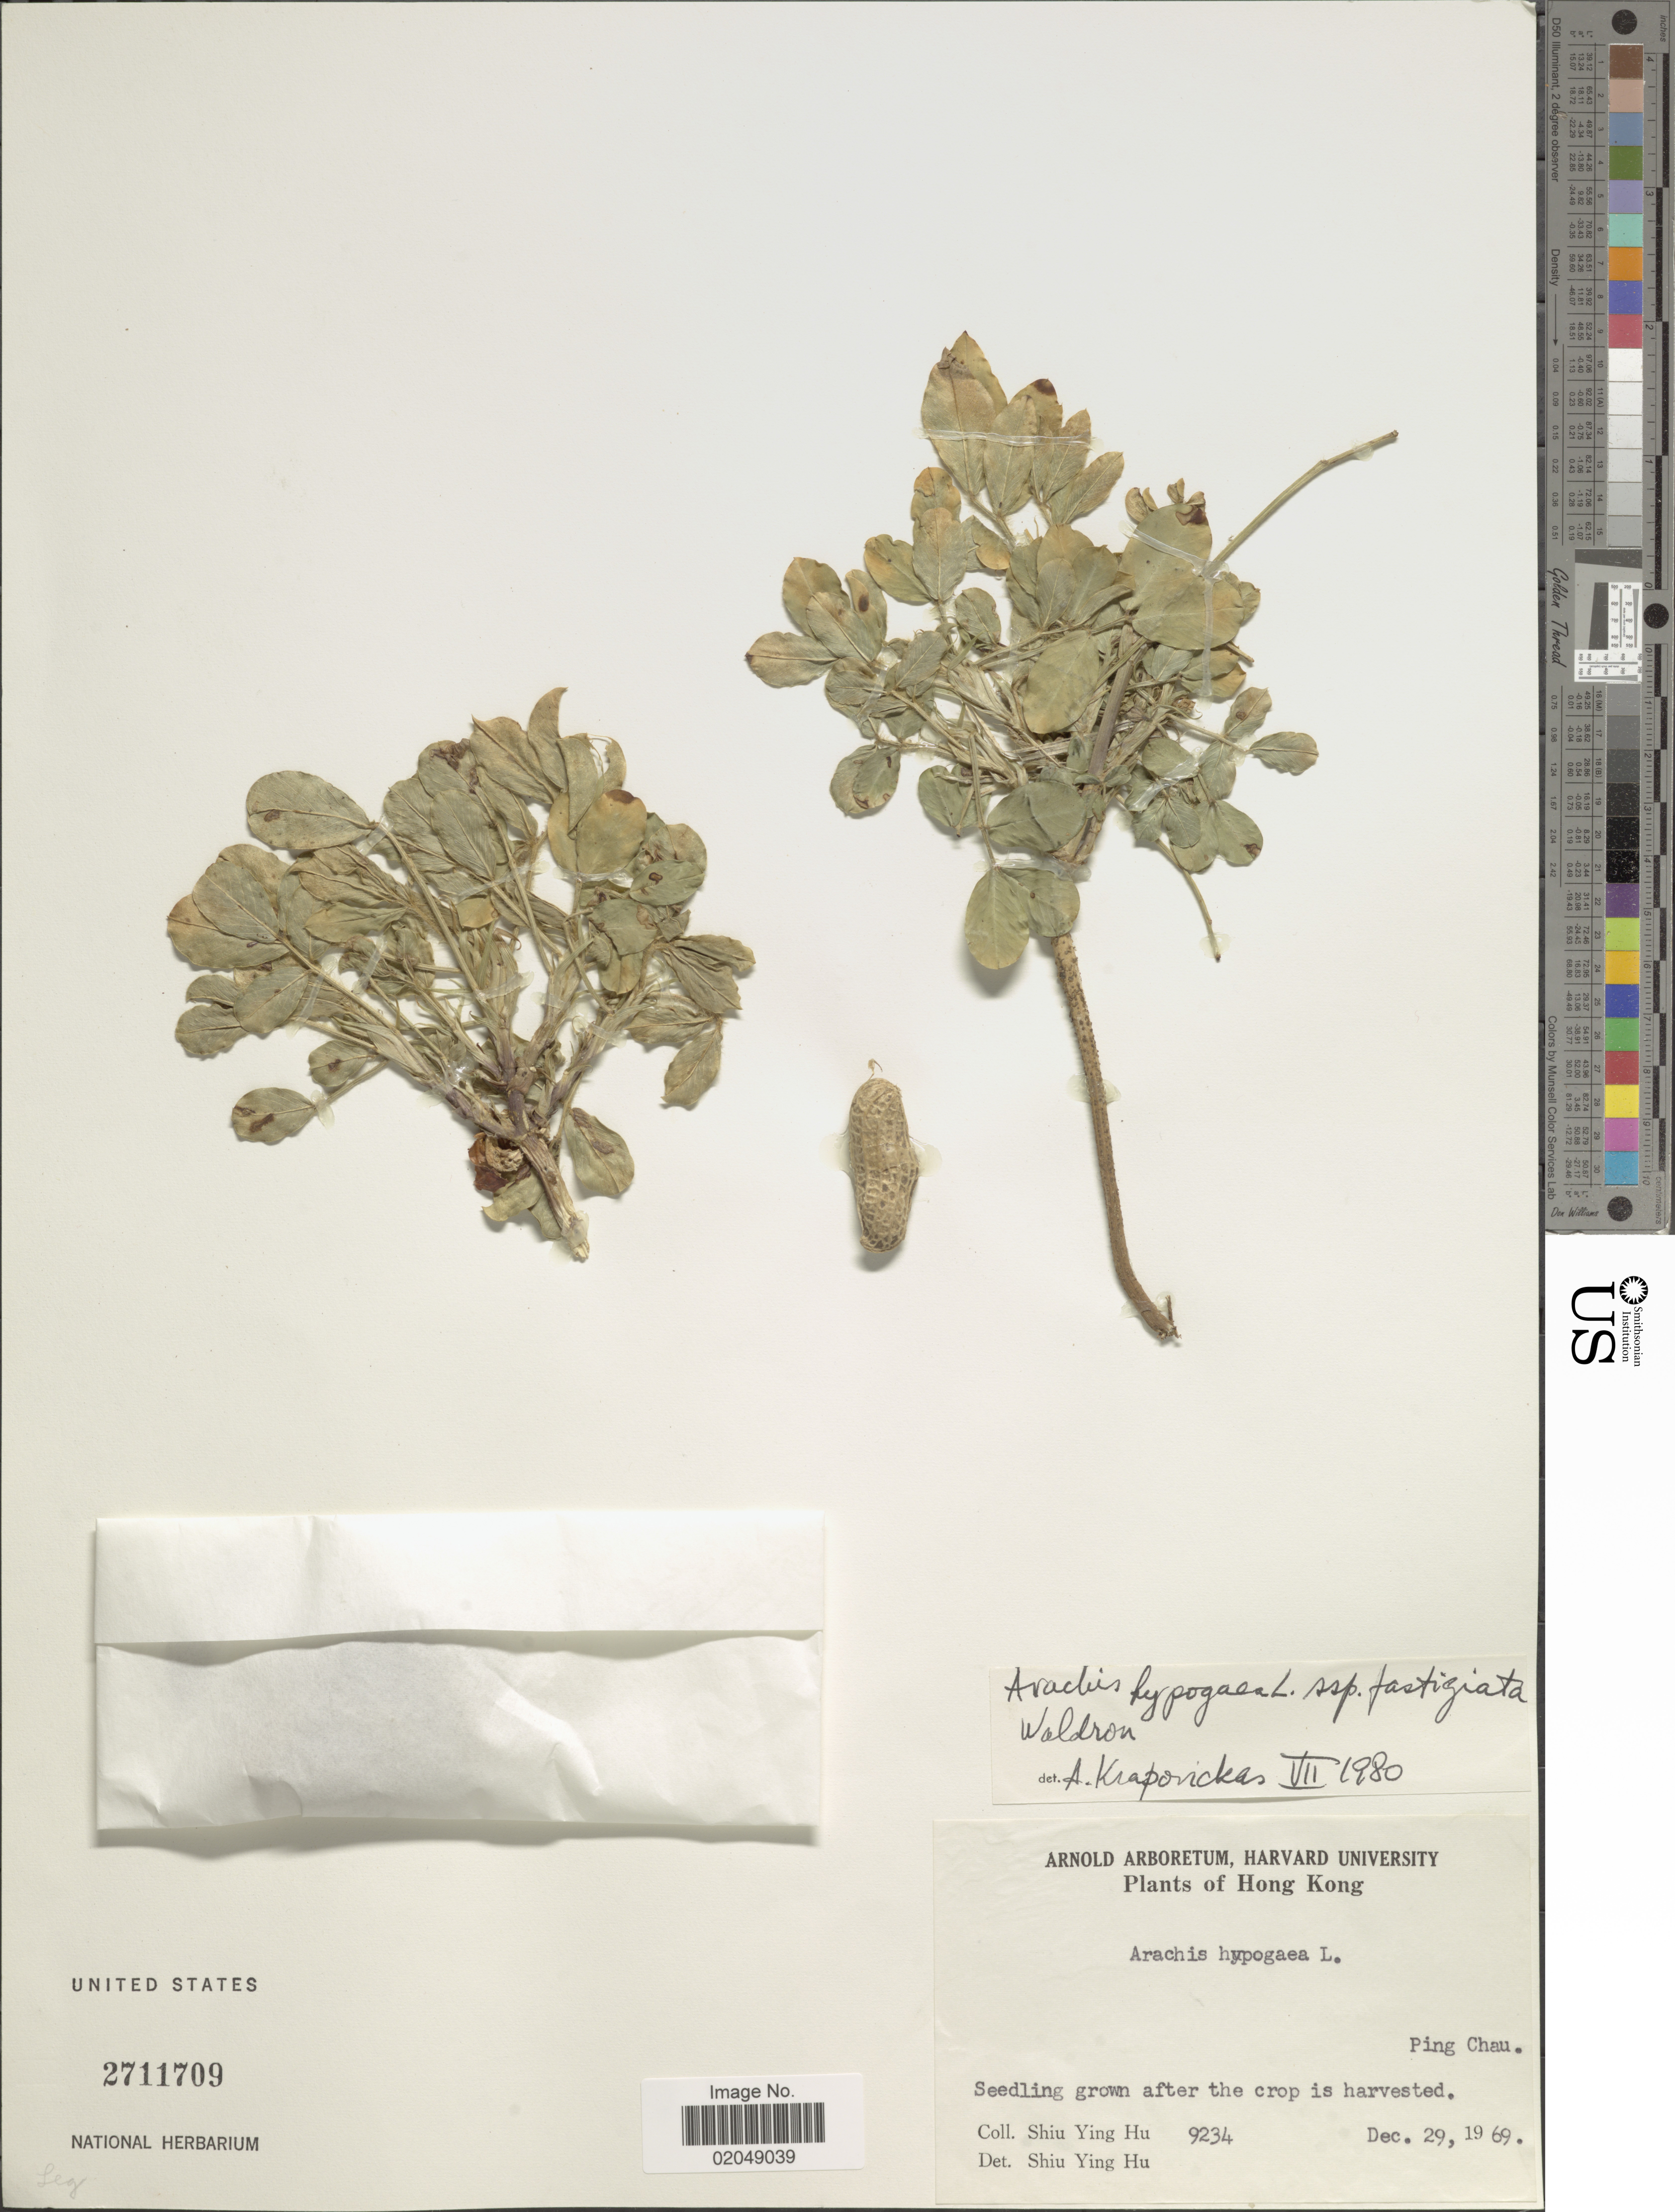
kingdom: Plantae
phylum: Tracheophyta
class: Magnoliopsida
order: Fabales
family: Fabaceae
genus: Arachis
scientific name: Arachis hypogaea subsp. hypogaea var. hirsuta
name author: Köhler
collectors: S. Y. Hu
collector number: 9234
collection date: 1969-12-29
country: China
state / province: Hong Kong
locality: Ping Chau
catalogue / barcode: US 2711709